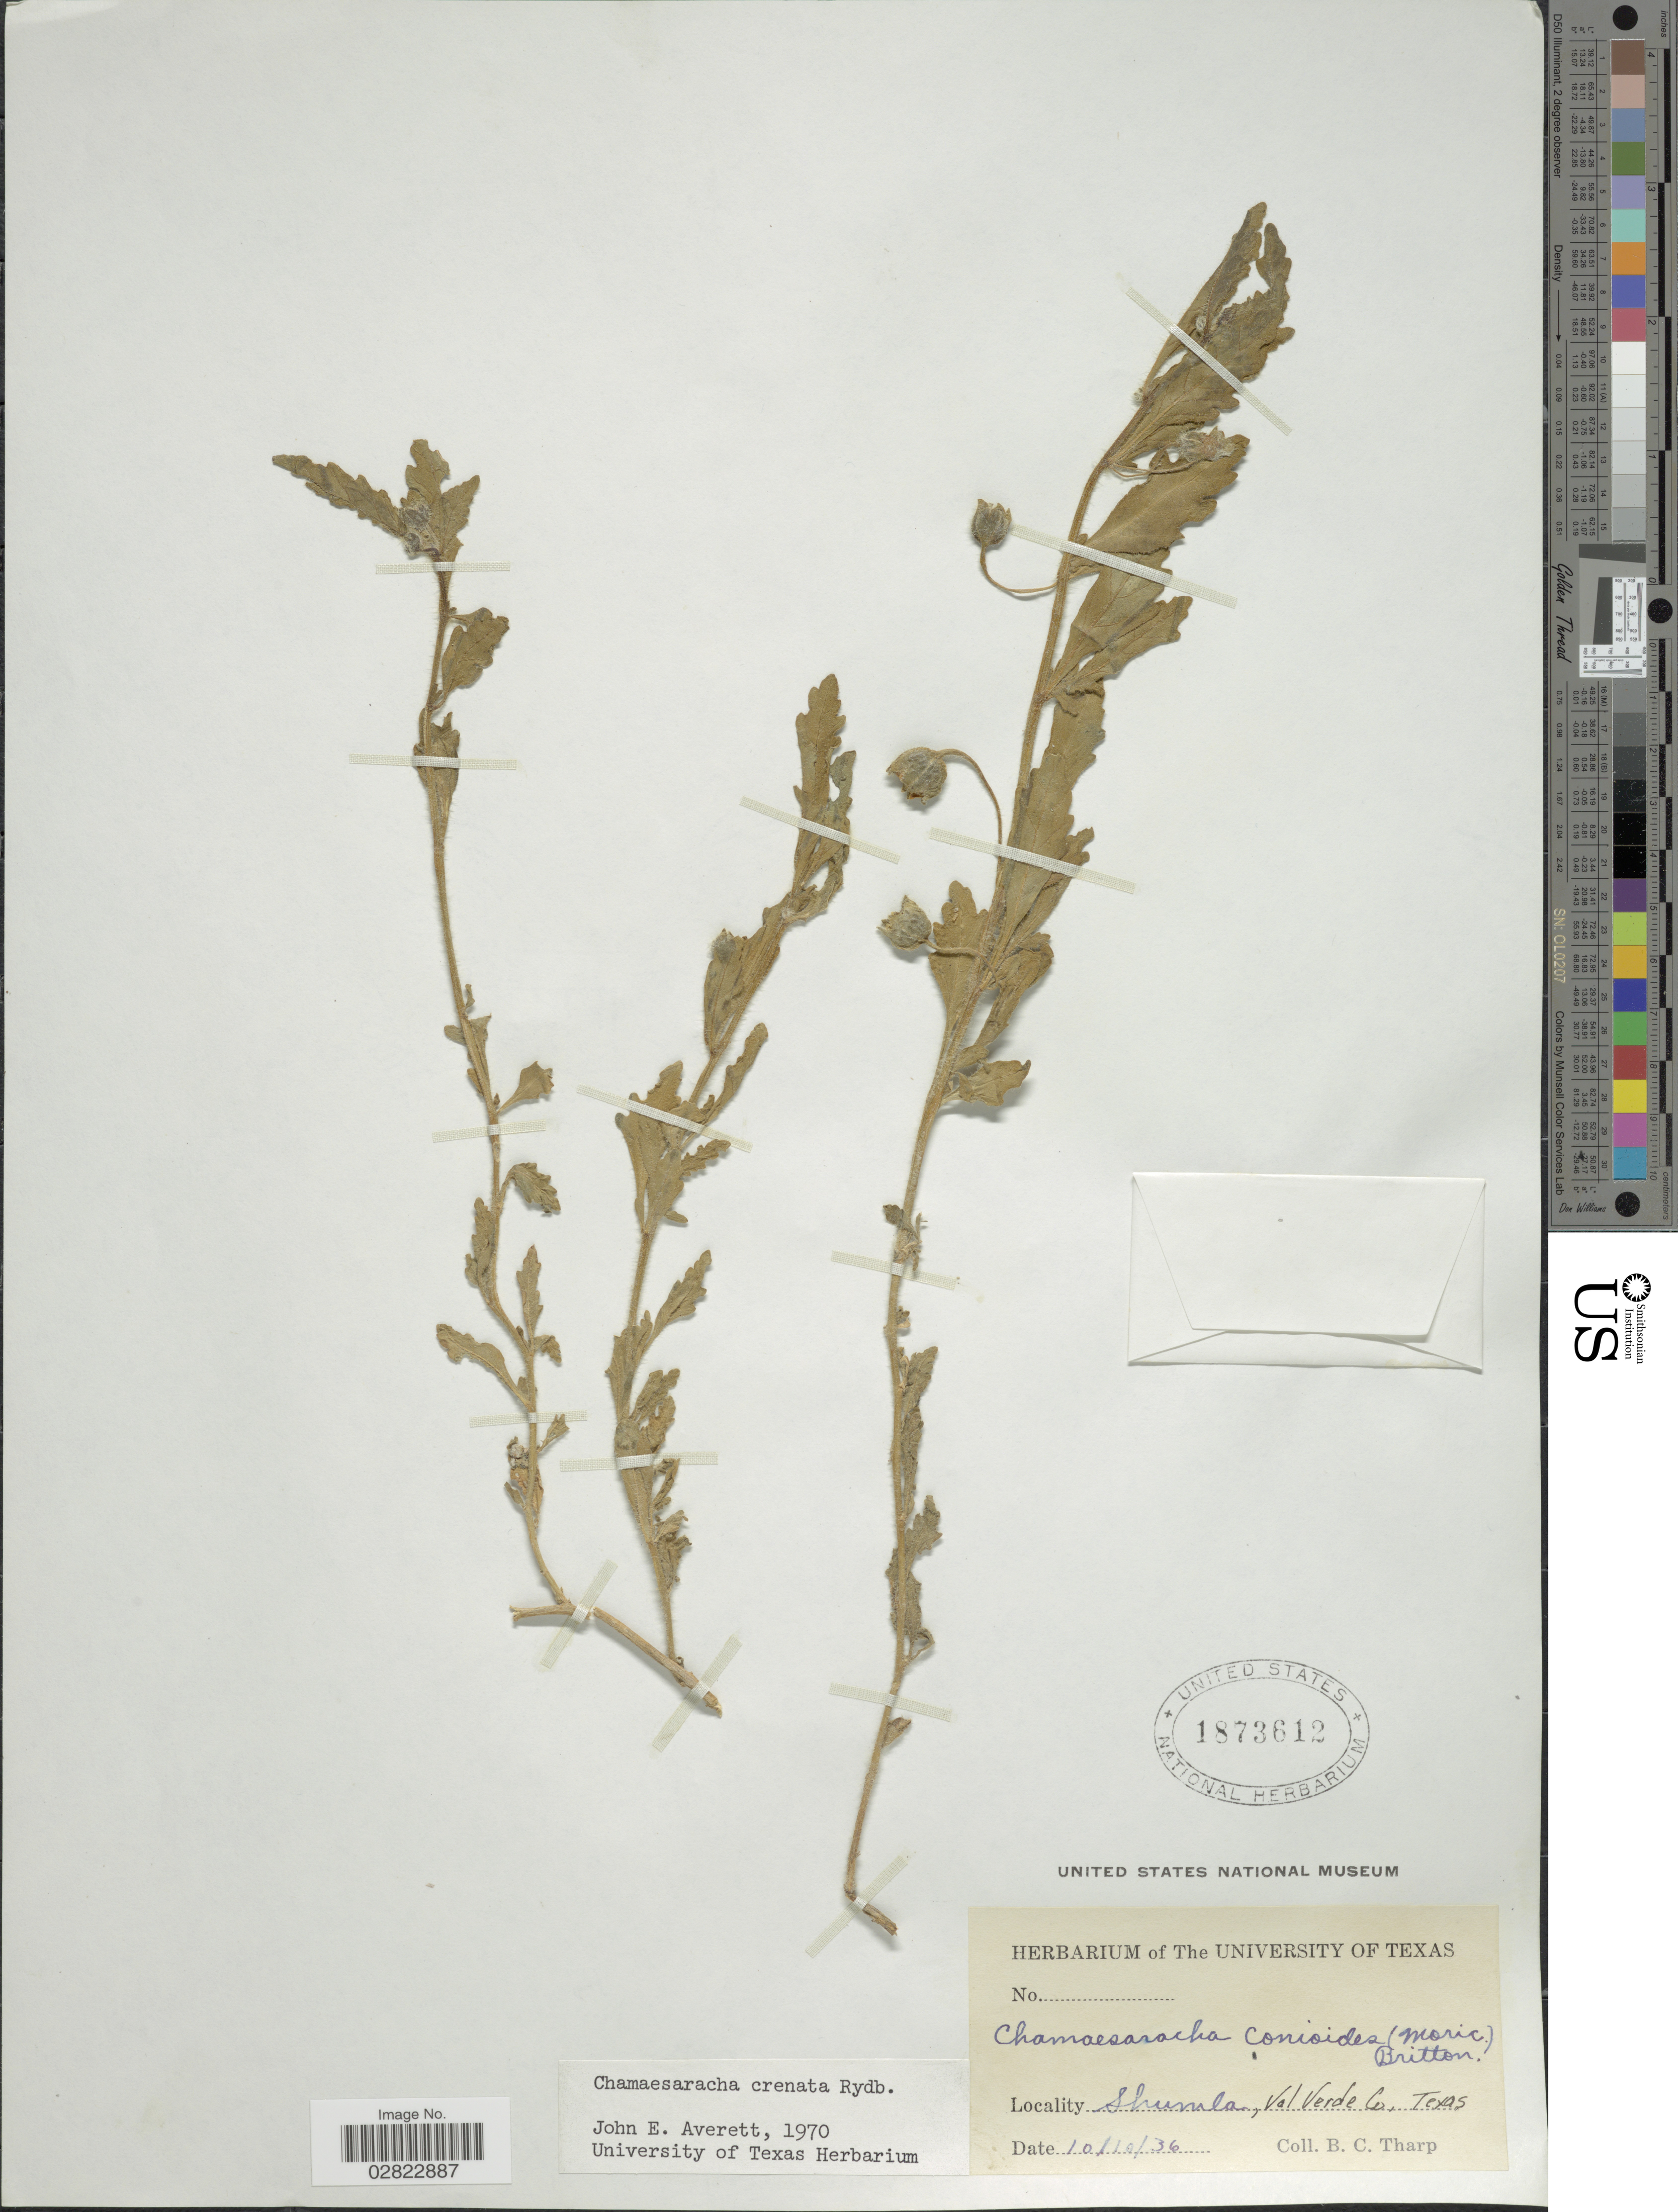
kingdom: Plantae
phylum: Tracheophyta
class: Magnoliopsida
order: Solanales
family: Solanaceae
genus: Chamaesaracha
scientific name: Chamaesaracha crenata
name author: Rydb.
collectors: B. C. Tharp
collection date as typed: Transcribed d/m/y: 10/10/36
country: United States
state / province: Texas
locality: Shumla, Val Verde Co.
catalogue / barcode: US 1873612